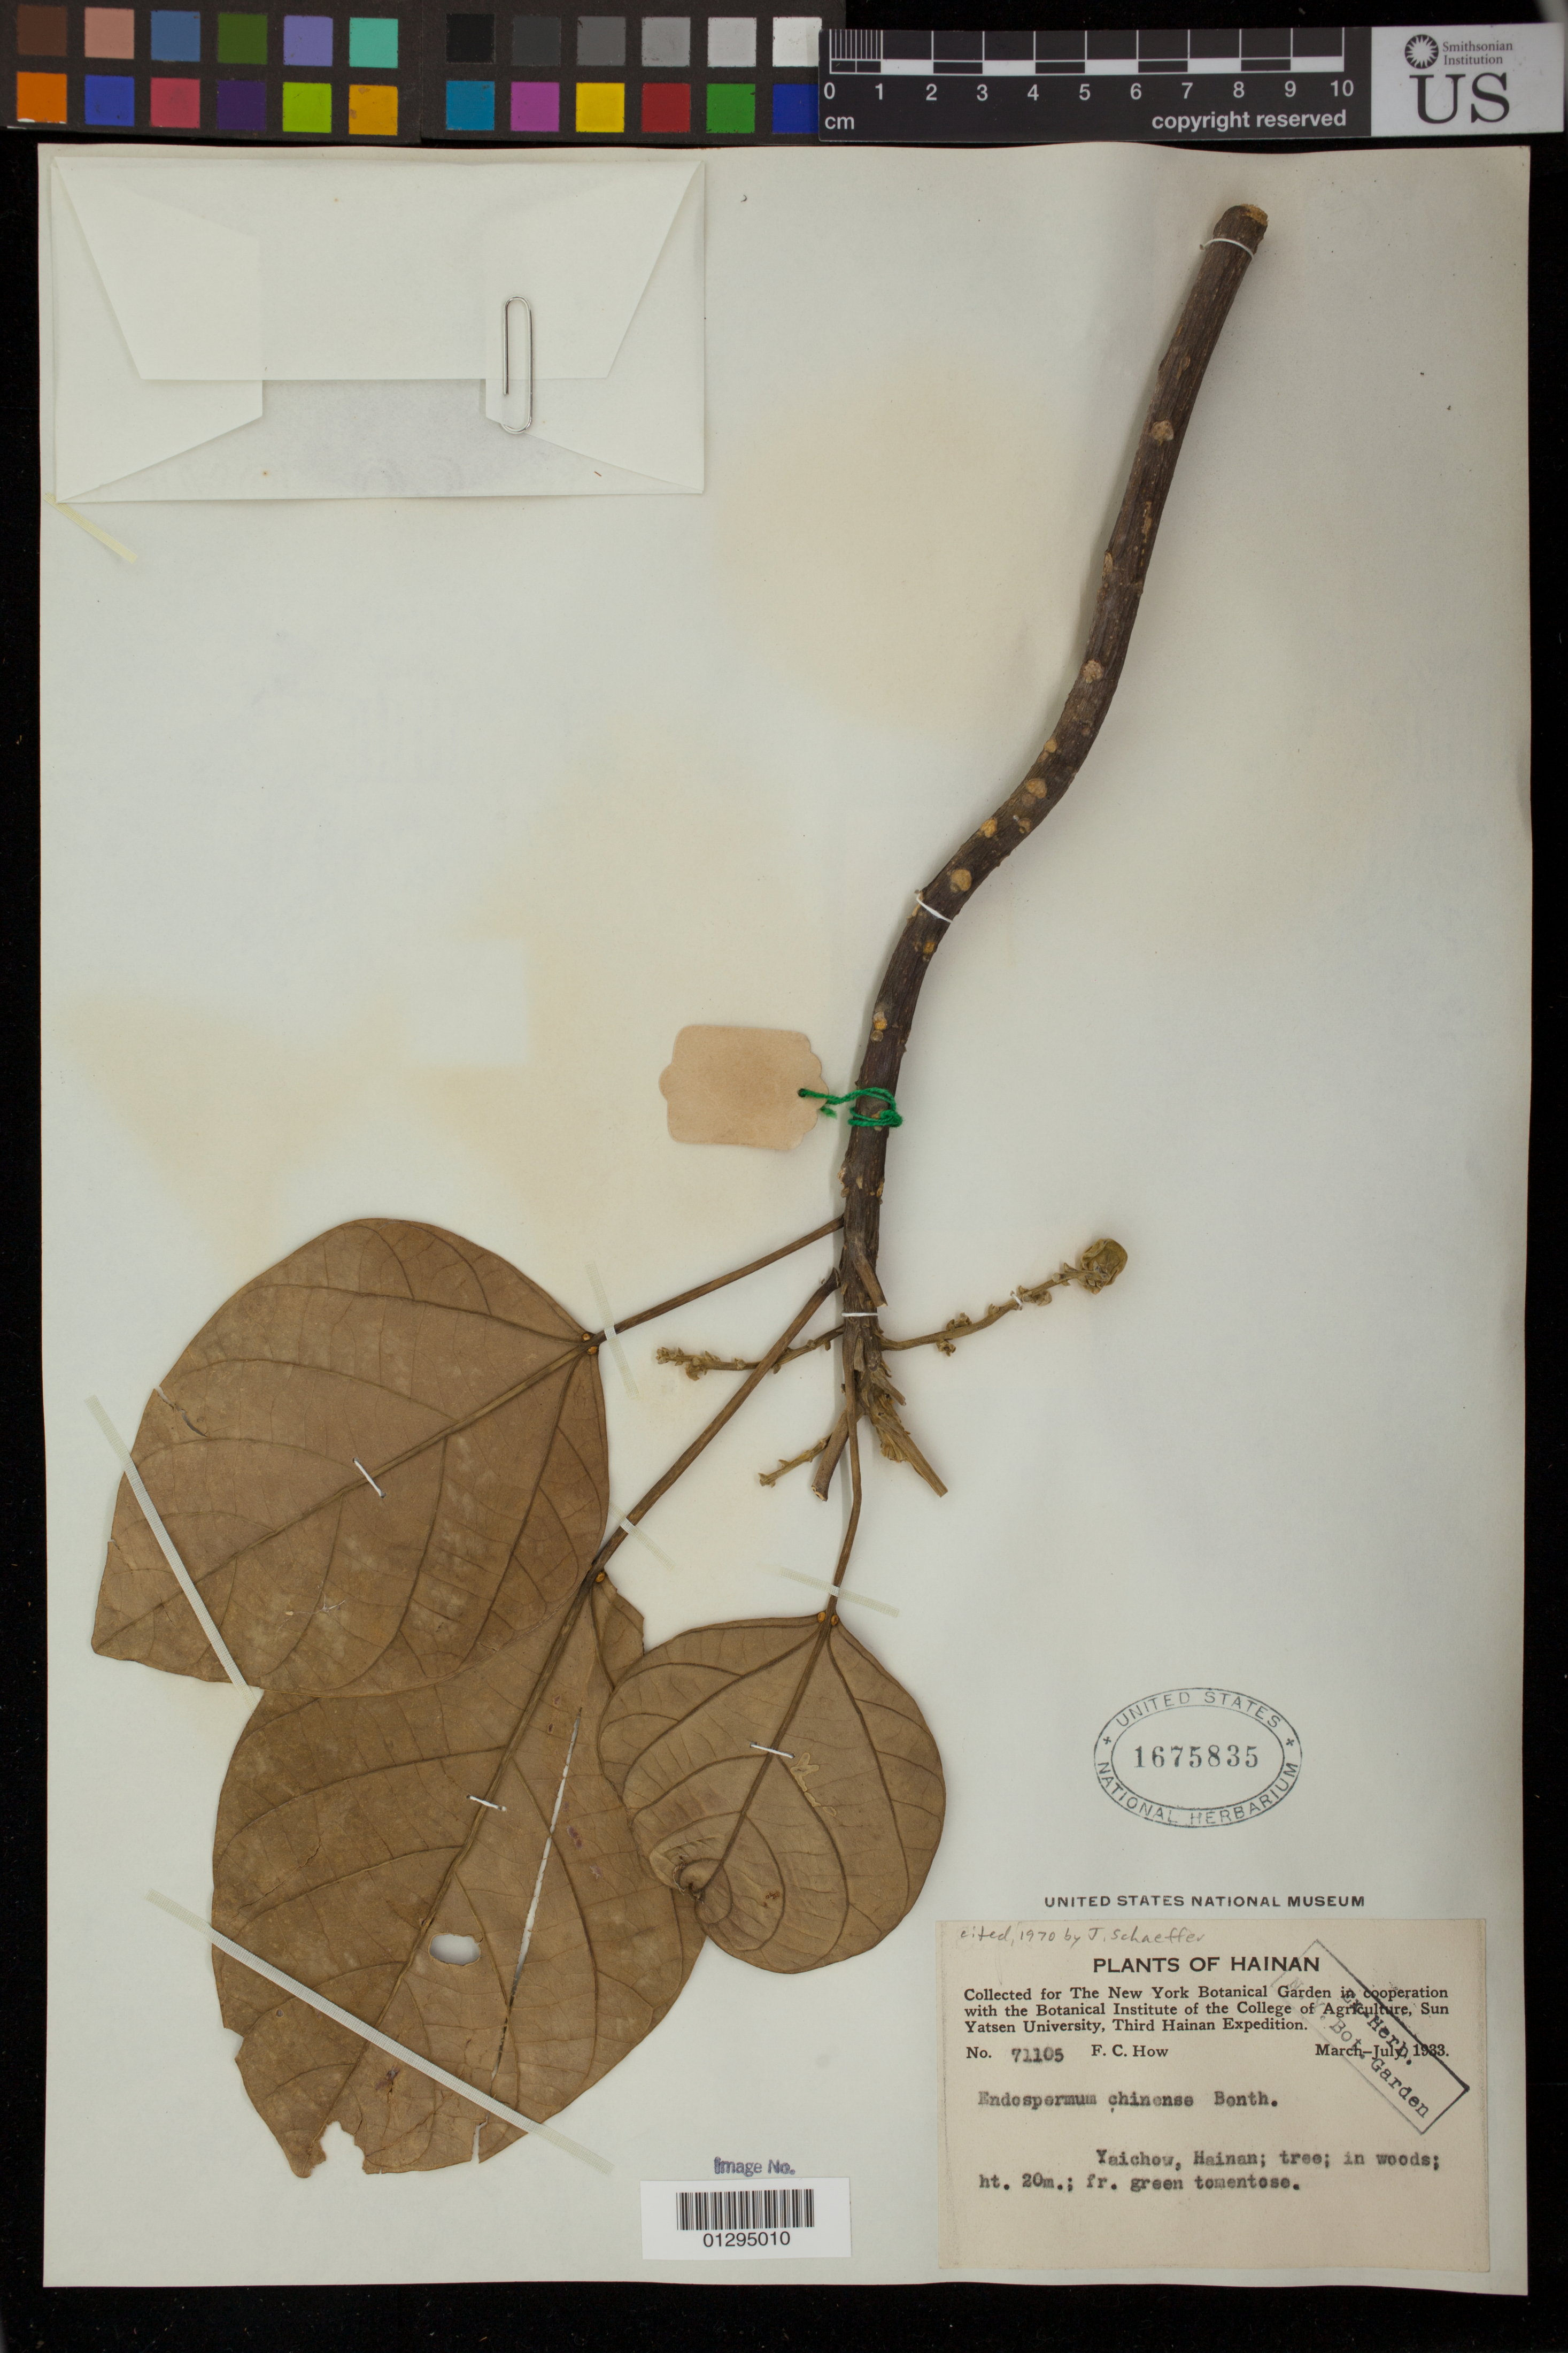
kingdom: Plantae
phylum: Tracheophyta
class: Magnoliopsida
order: Malpighiales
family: Euphorbiaceae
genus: Endospermum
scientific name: Endospermum chinense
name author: Benth.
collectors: F. C. How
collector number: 71105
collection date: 1933-03/1933-07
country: China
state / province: Hainan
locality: Yaichow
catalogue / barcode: US 1675835